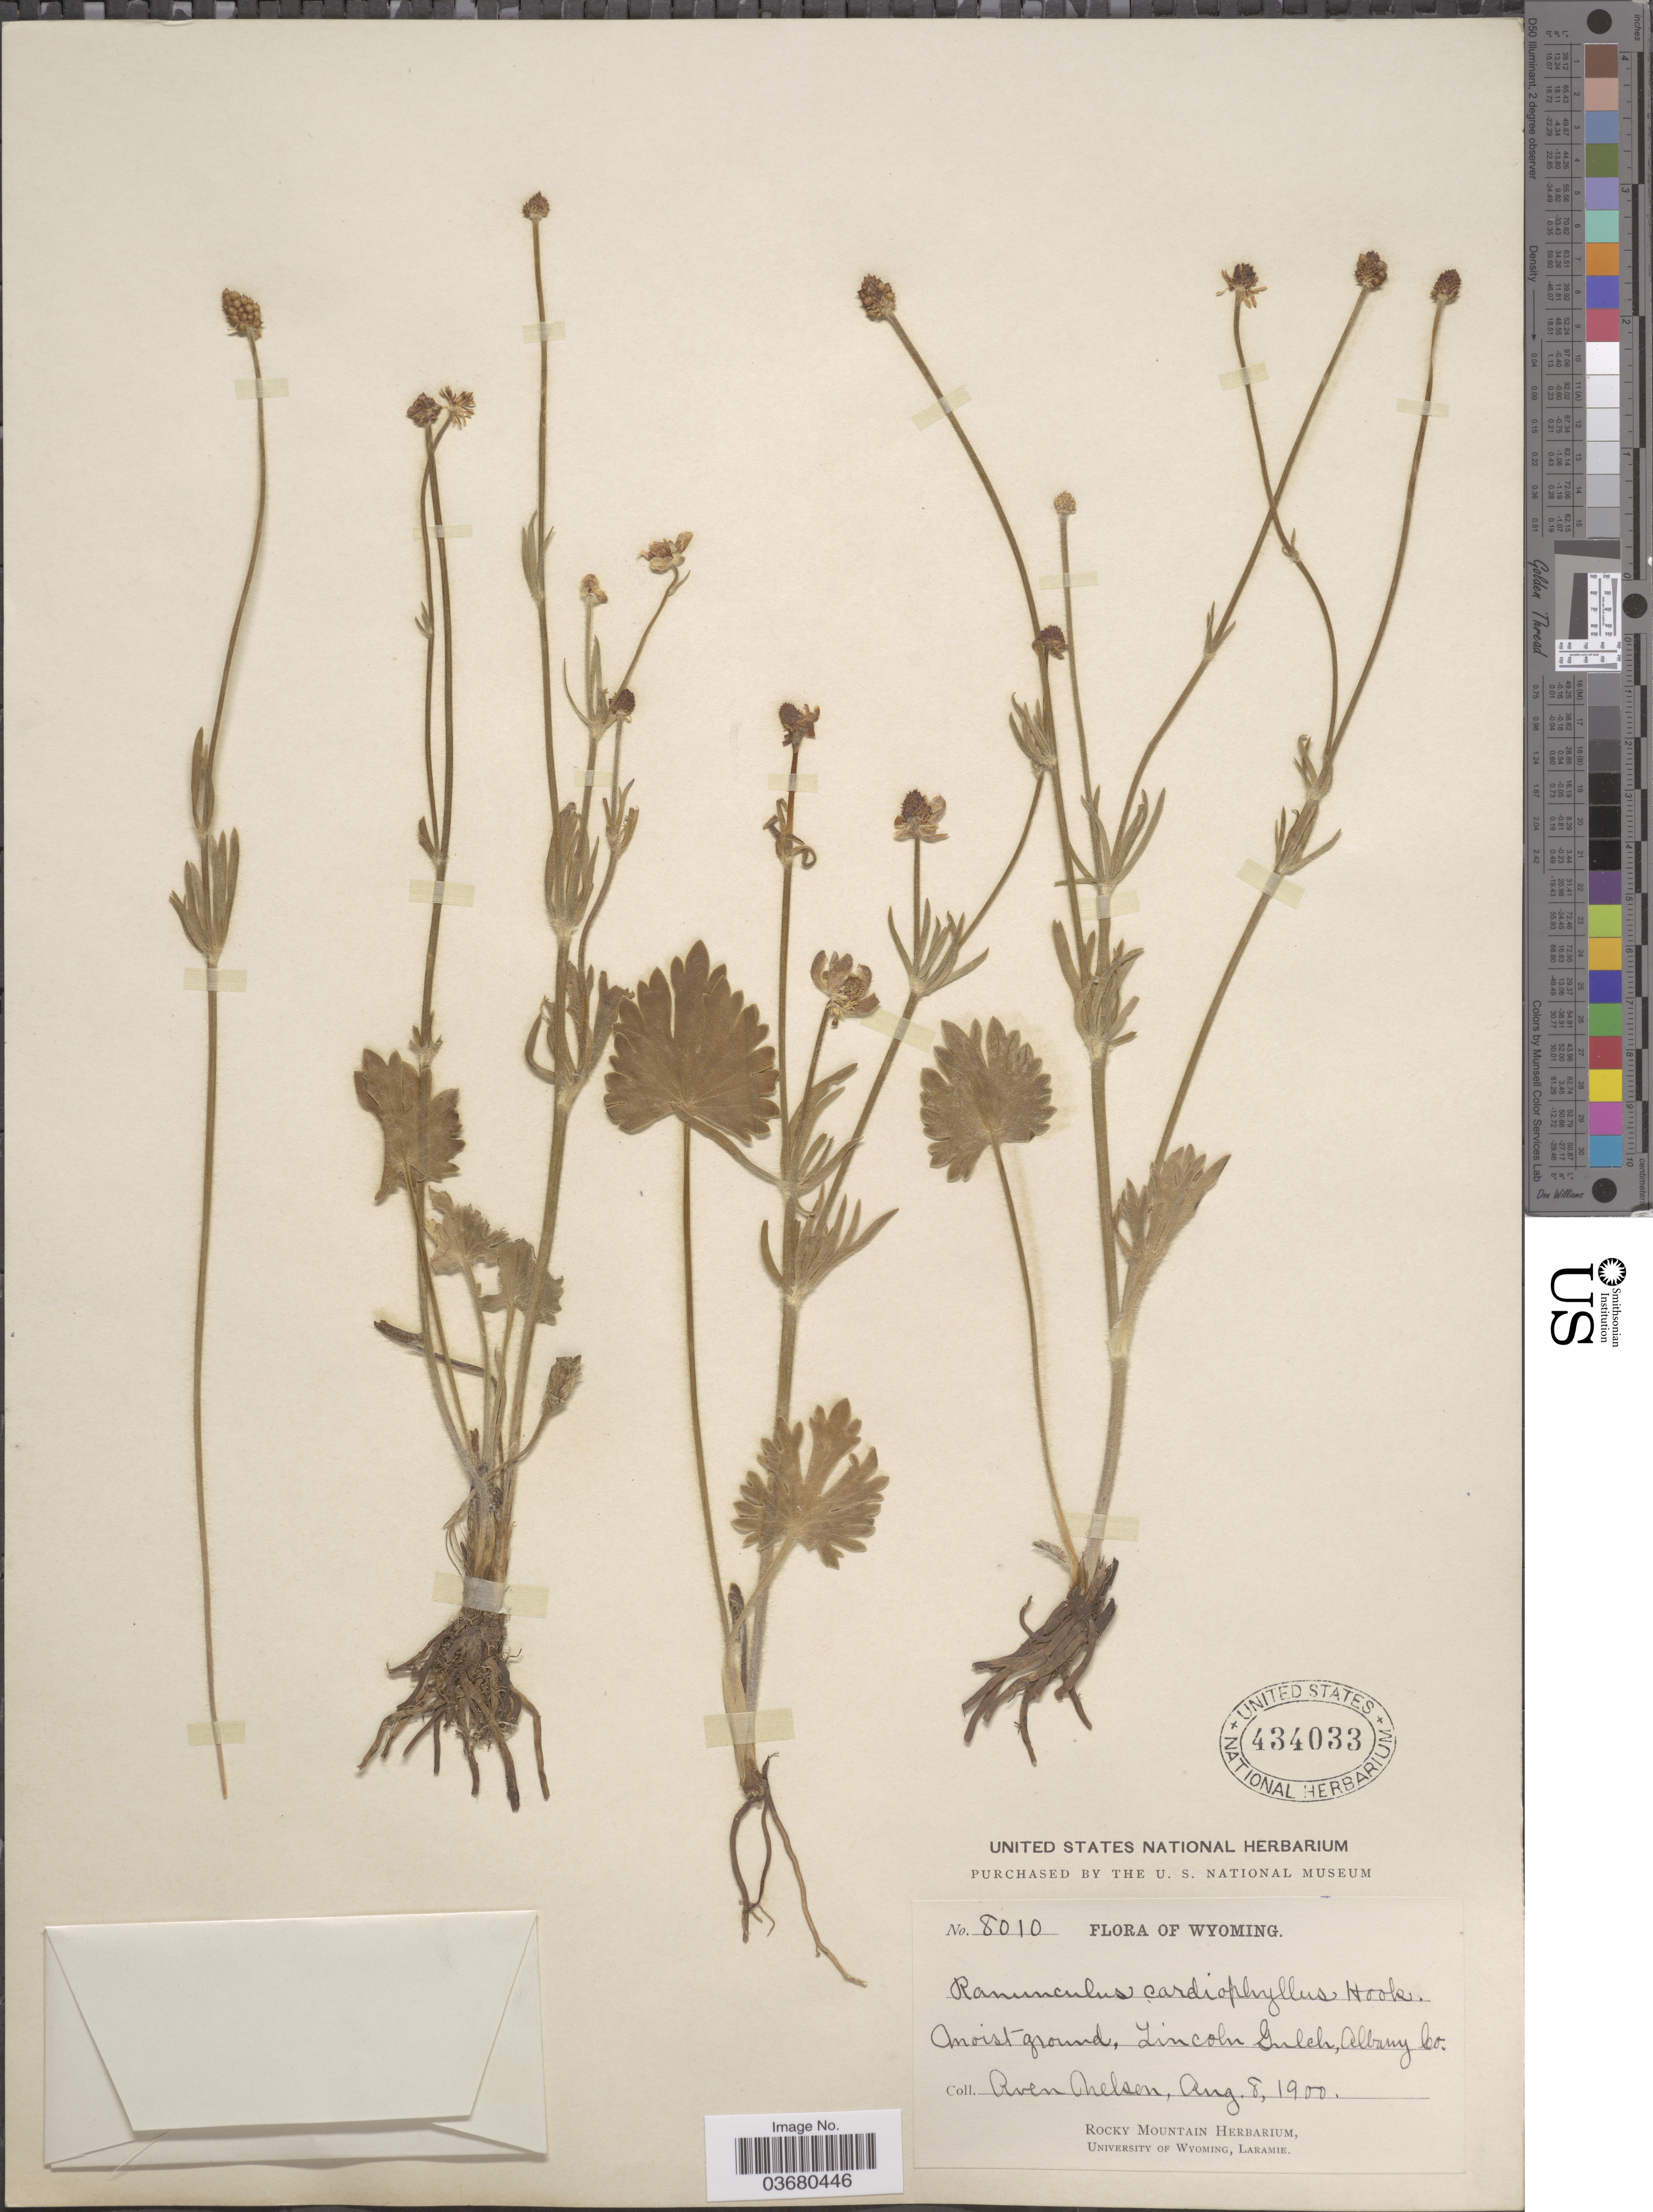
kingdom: Plantae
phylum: Tracheophyta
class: Magnoliopsida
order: Ranunculales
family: Ranunculaceae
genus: Ranunculus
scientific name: Ranunculus cardiophyllus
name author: Hook.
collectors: A. Nelson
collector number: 8010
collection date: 1900-08-08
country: United States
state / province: Wyoming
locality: Lincoln Gulch, Albany Co.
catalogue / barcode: US 434033